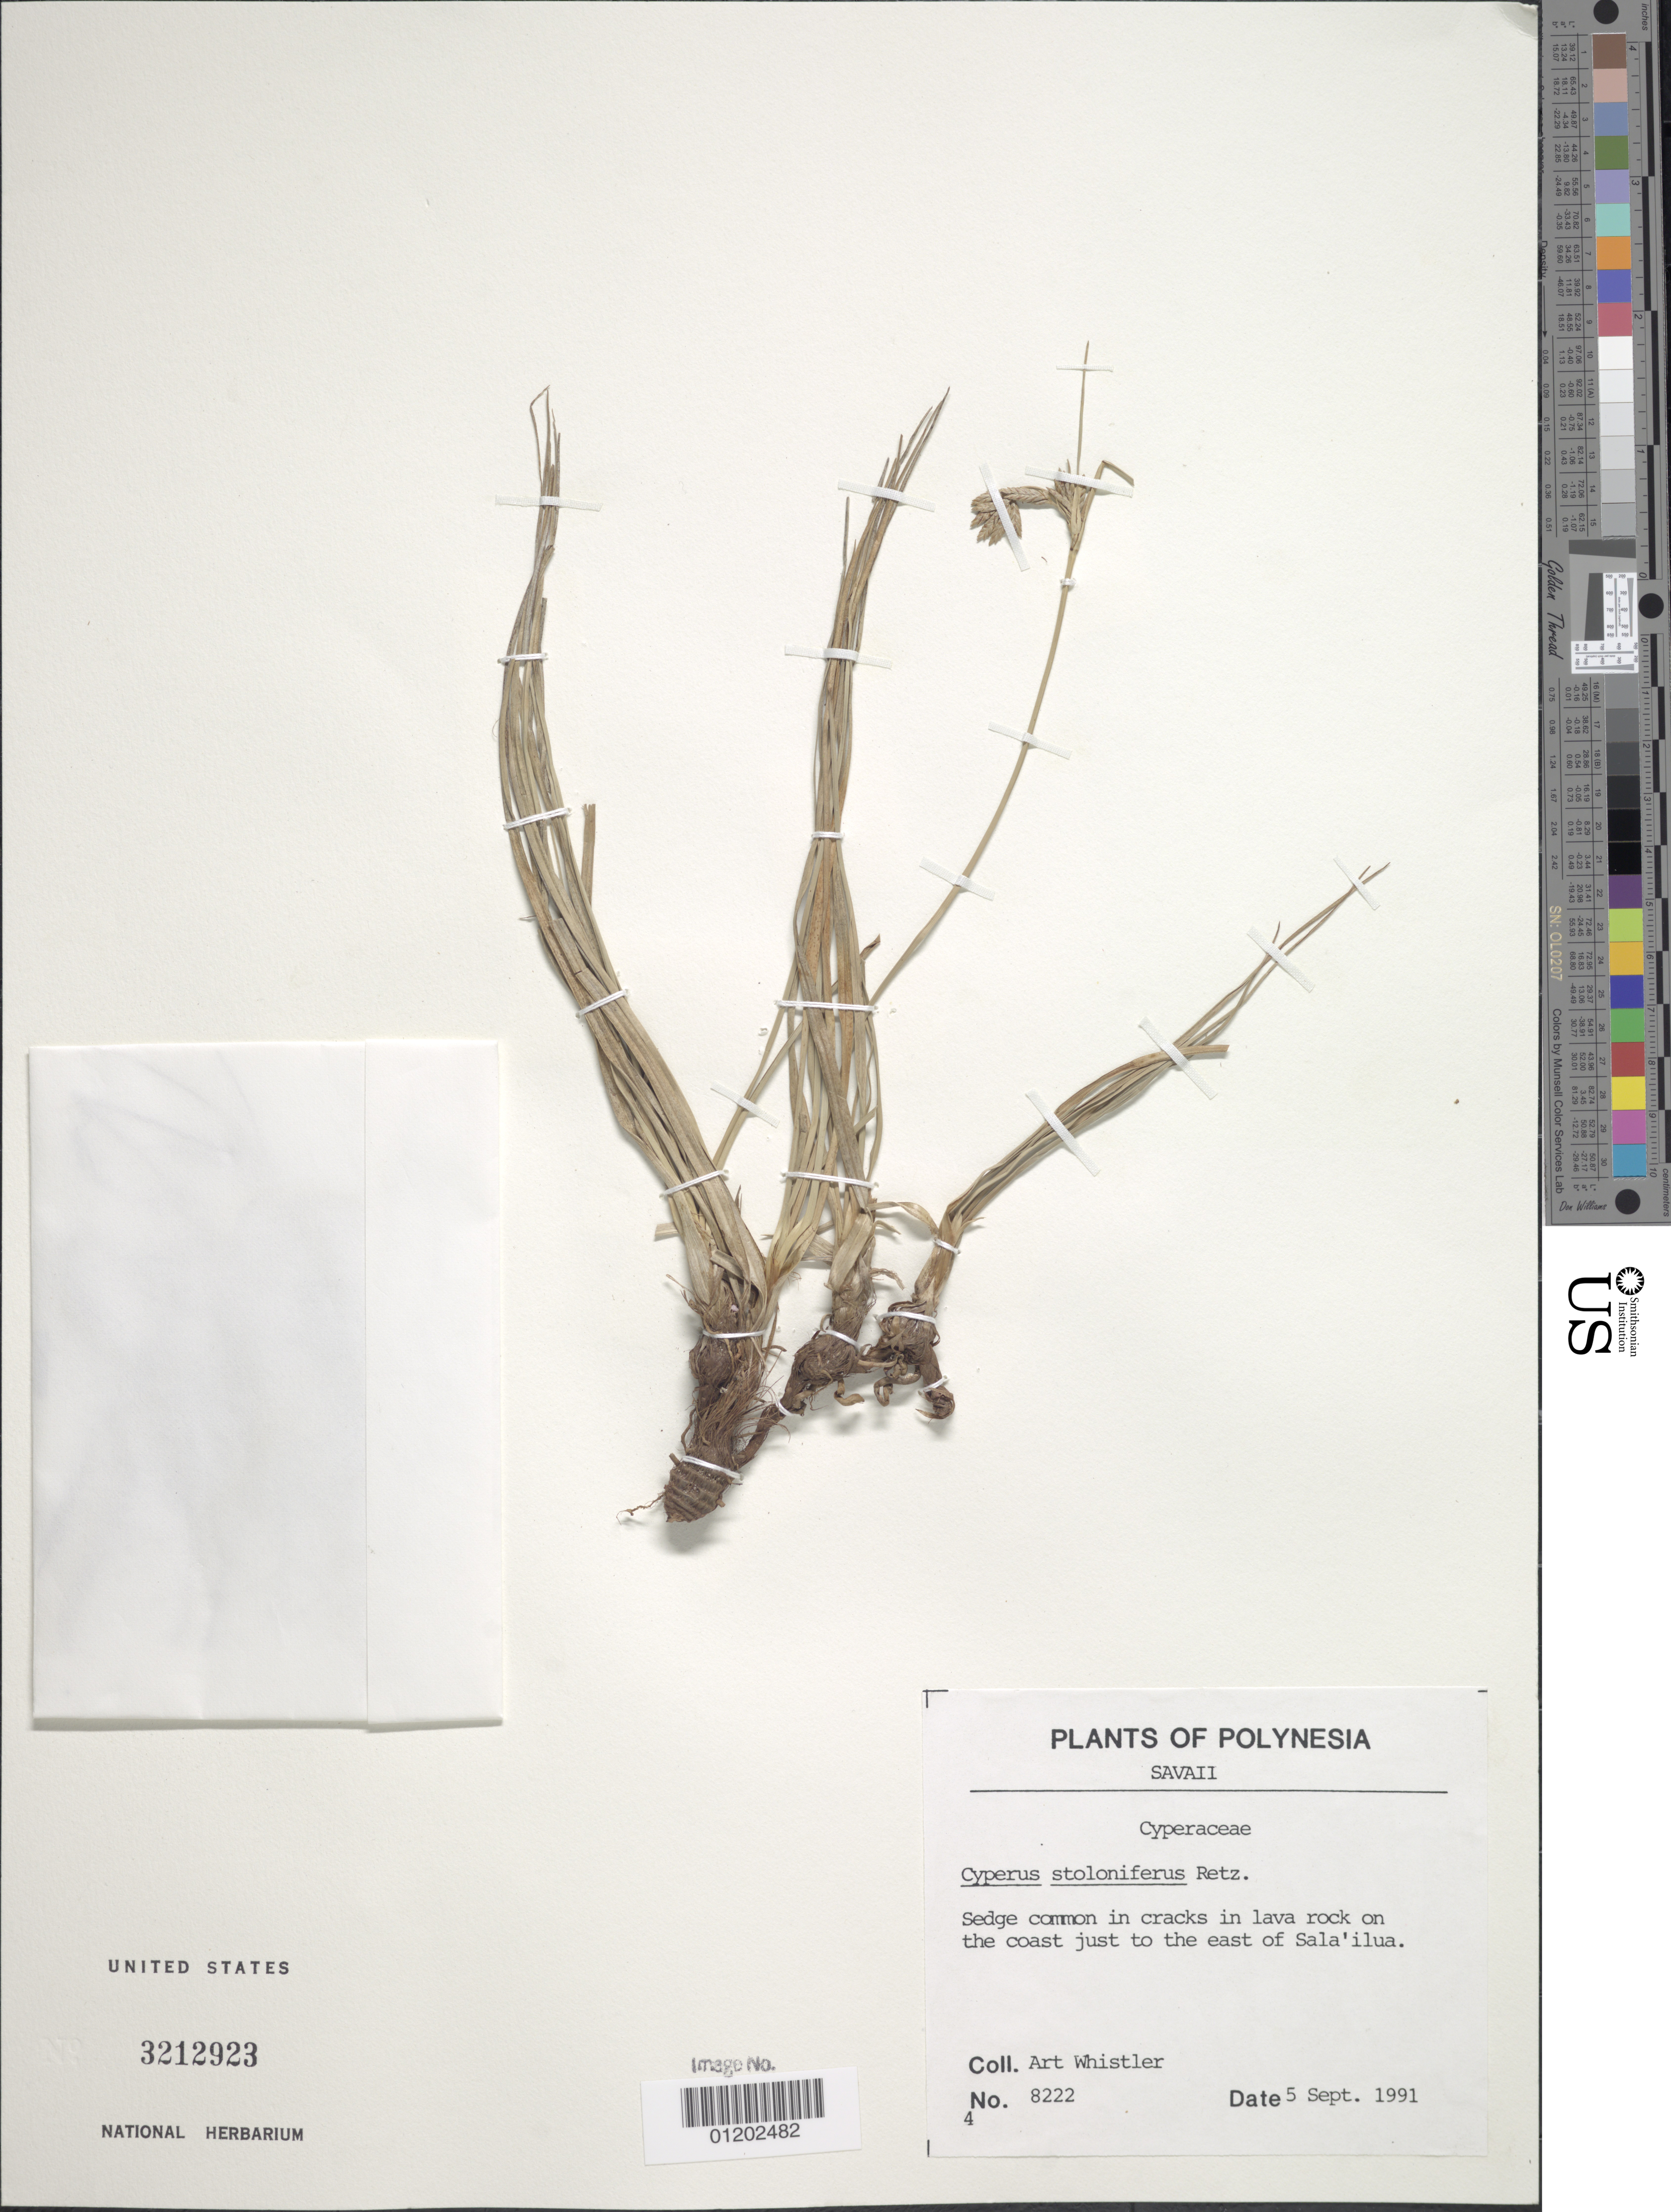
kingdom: Plantae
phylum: Tracheophyta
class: Liliopsida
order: Poales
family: Cyperaceae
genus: Cyperus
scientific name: Cyperus stoloniferus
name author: Retz.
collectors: A. Whistler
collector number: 8222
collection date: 1991-09-05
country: Samoa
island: Savai'i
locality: The coast just to the east of Sala'ilua.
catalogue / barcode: US 3212923